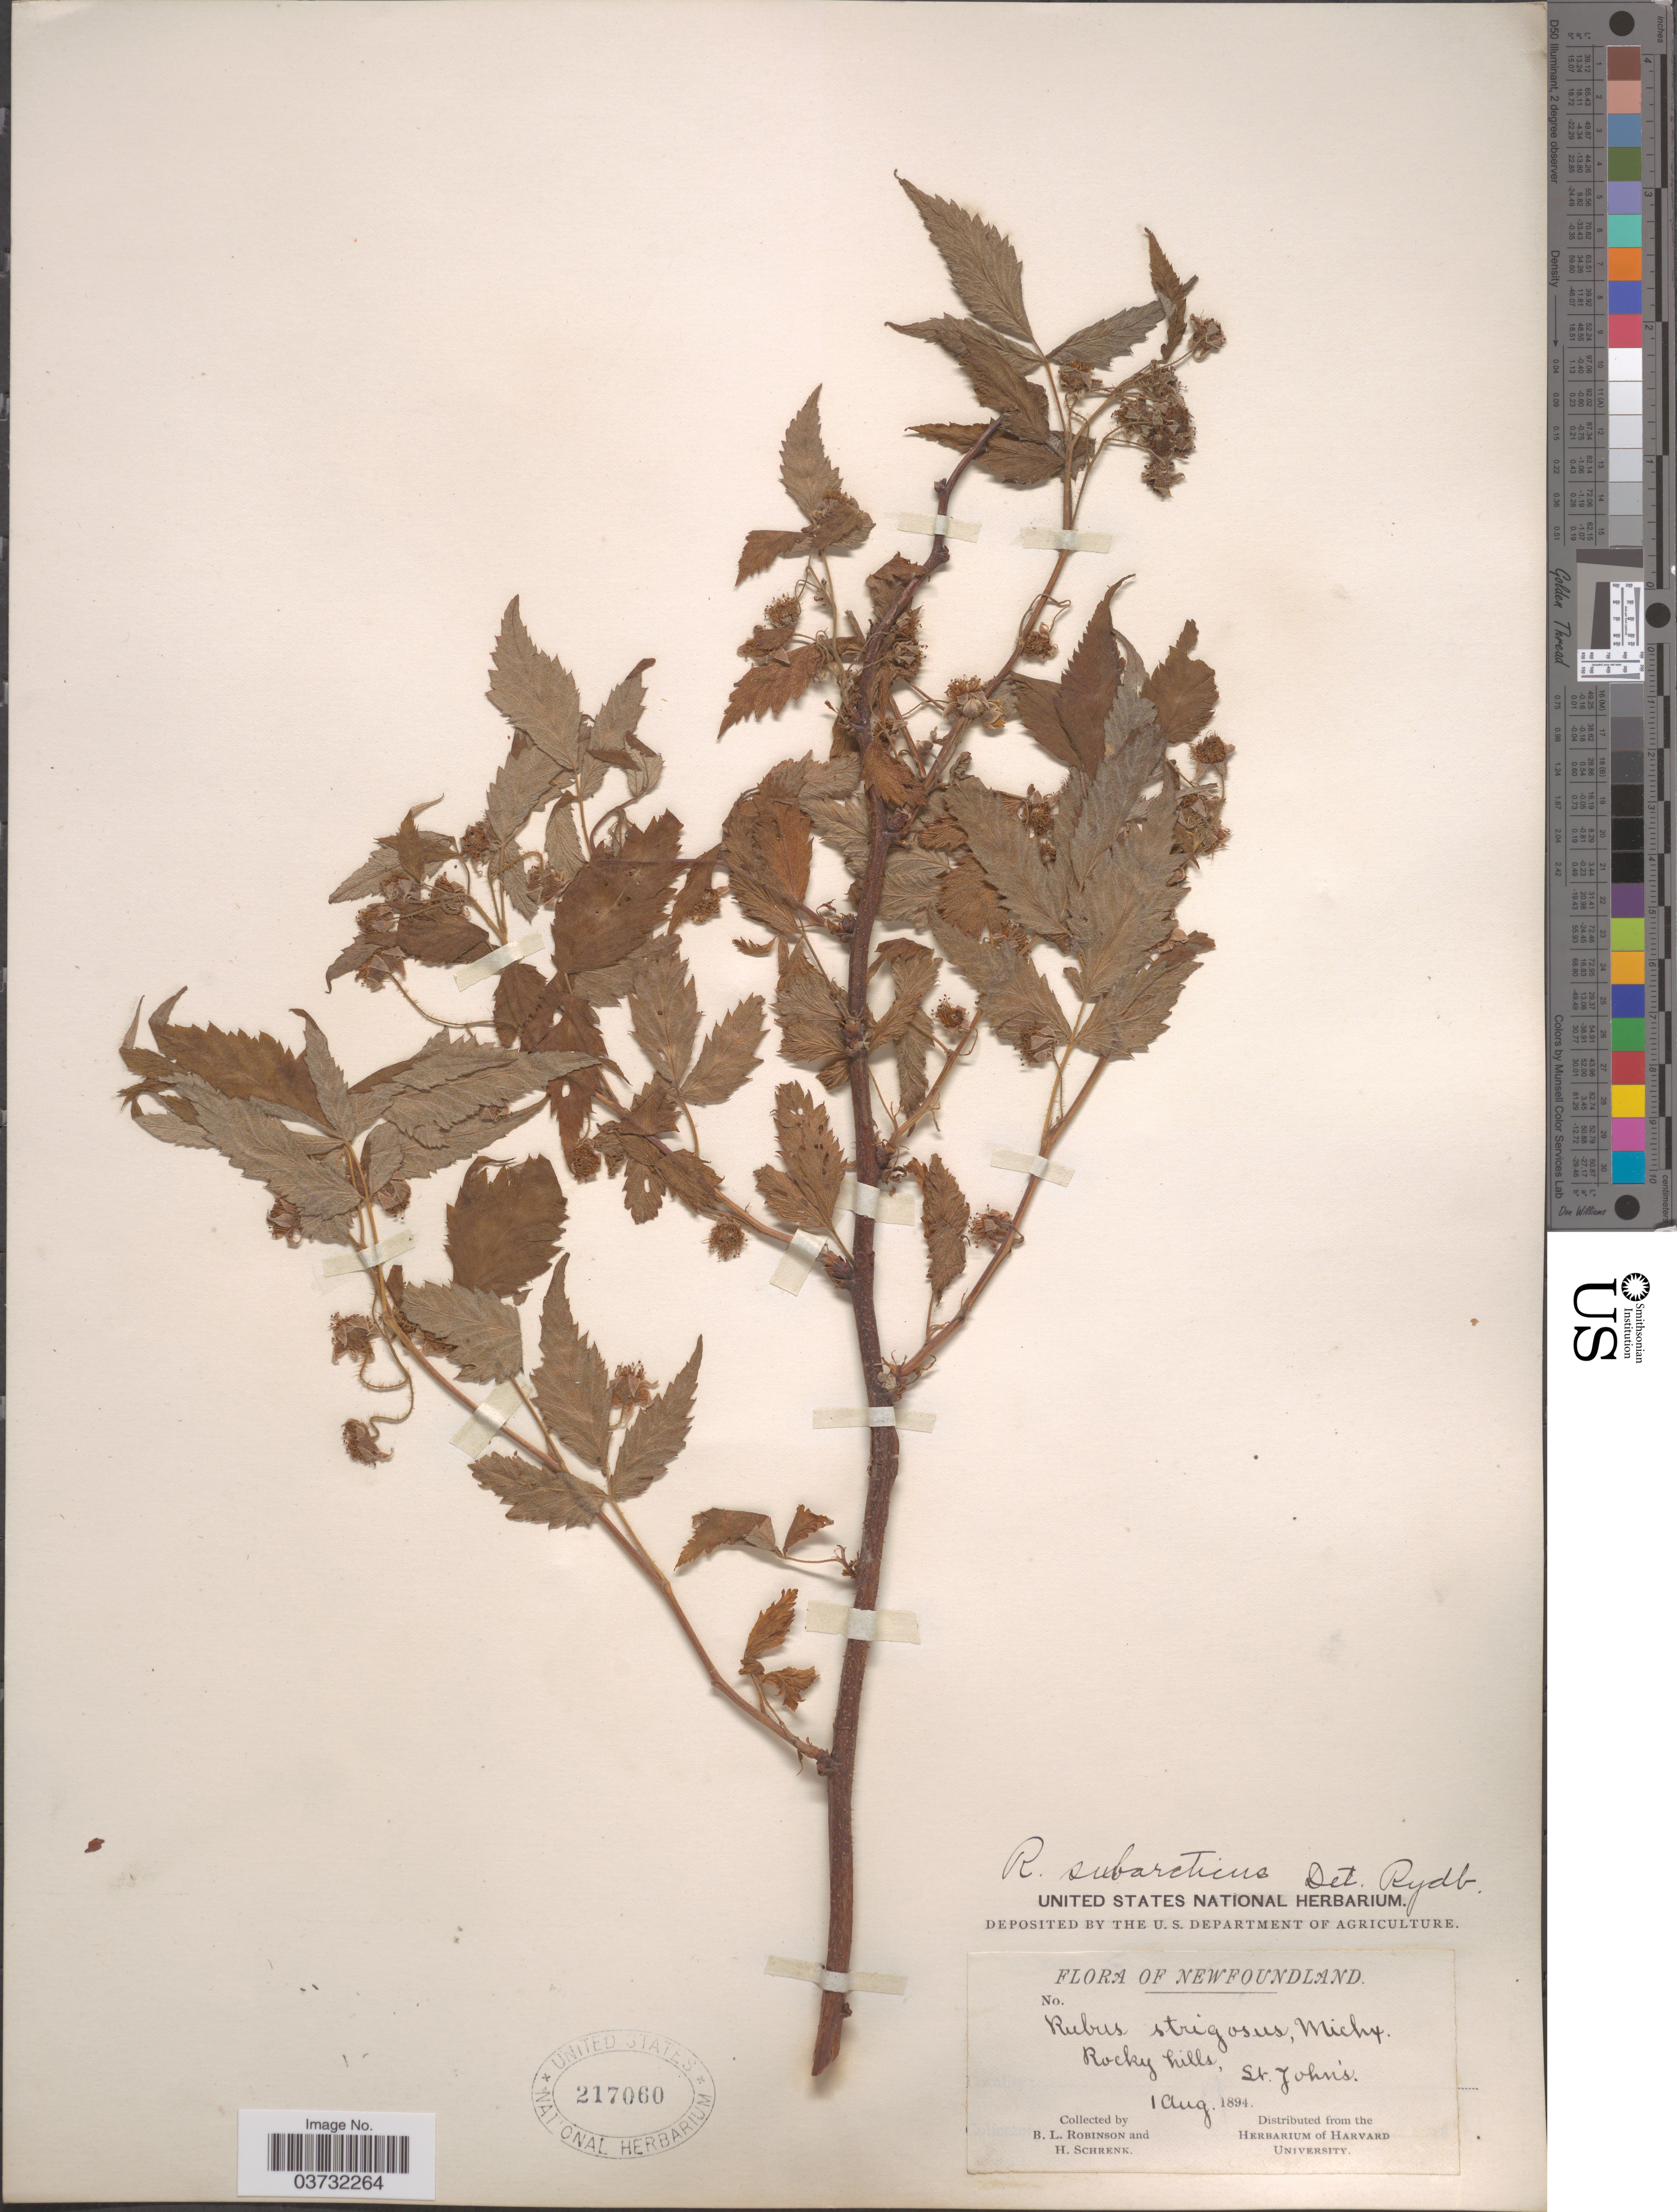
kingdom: Plantae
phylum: Tracheophyta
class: Magnoliopsida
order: Rosales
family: Rosaceae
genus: Rubus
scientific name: Rubus subarcticus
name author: (Greene) Rydb.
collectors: B. L. Robinson & H. Schrenk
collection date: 1894-08-01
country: Canada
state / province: Newfoundland and Labrador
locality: Rocky hills, St. John's.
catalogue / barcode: US 217060